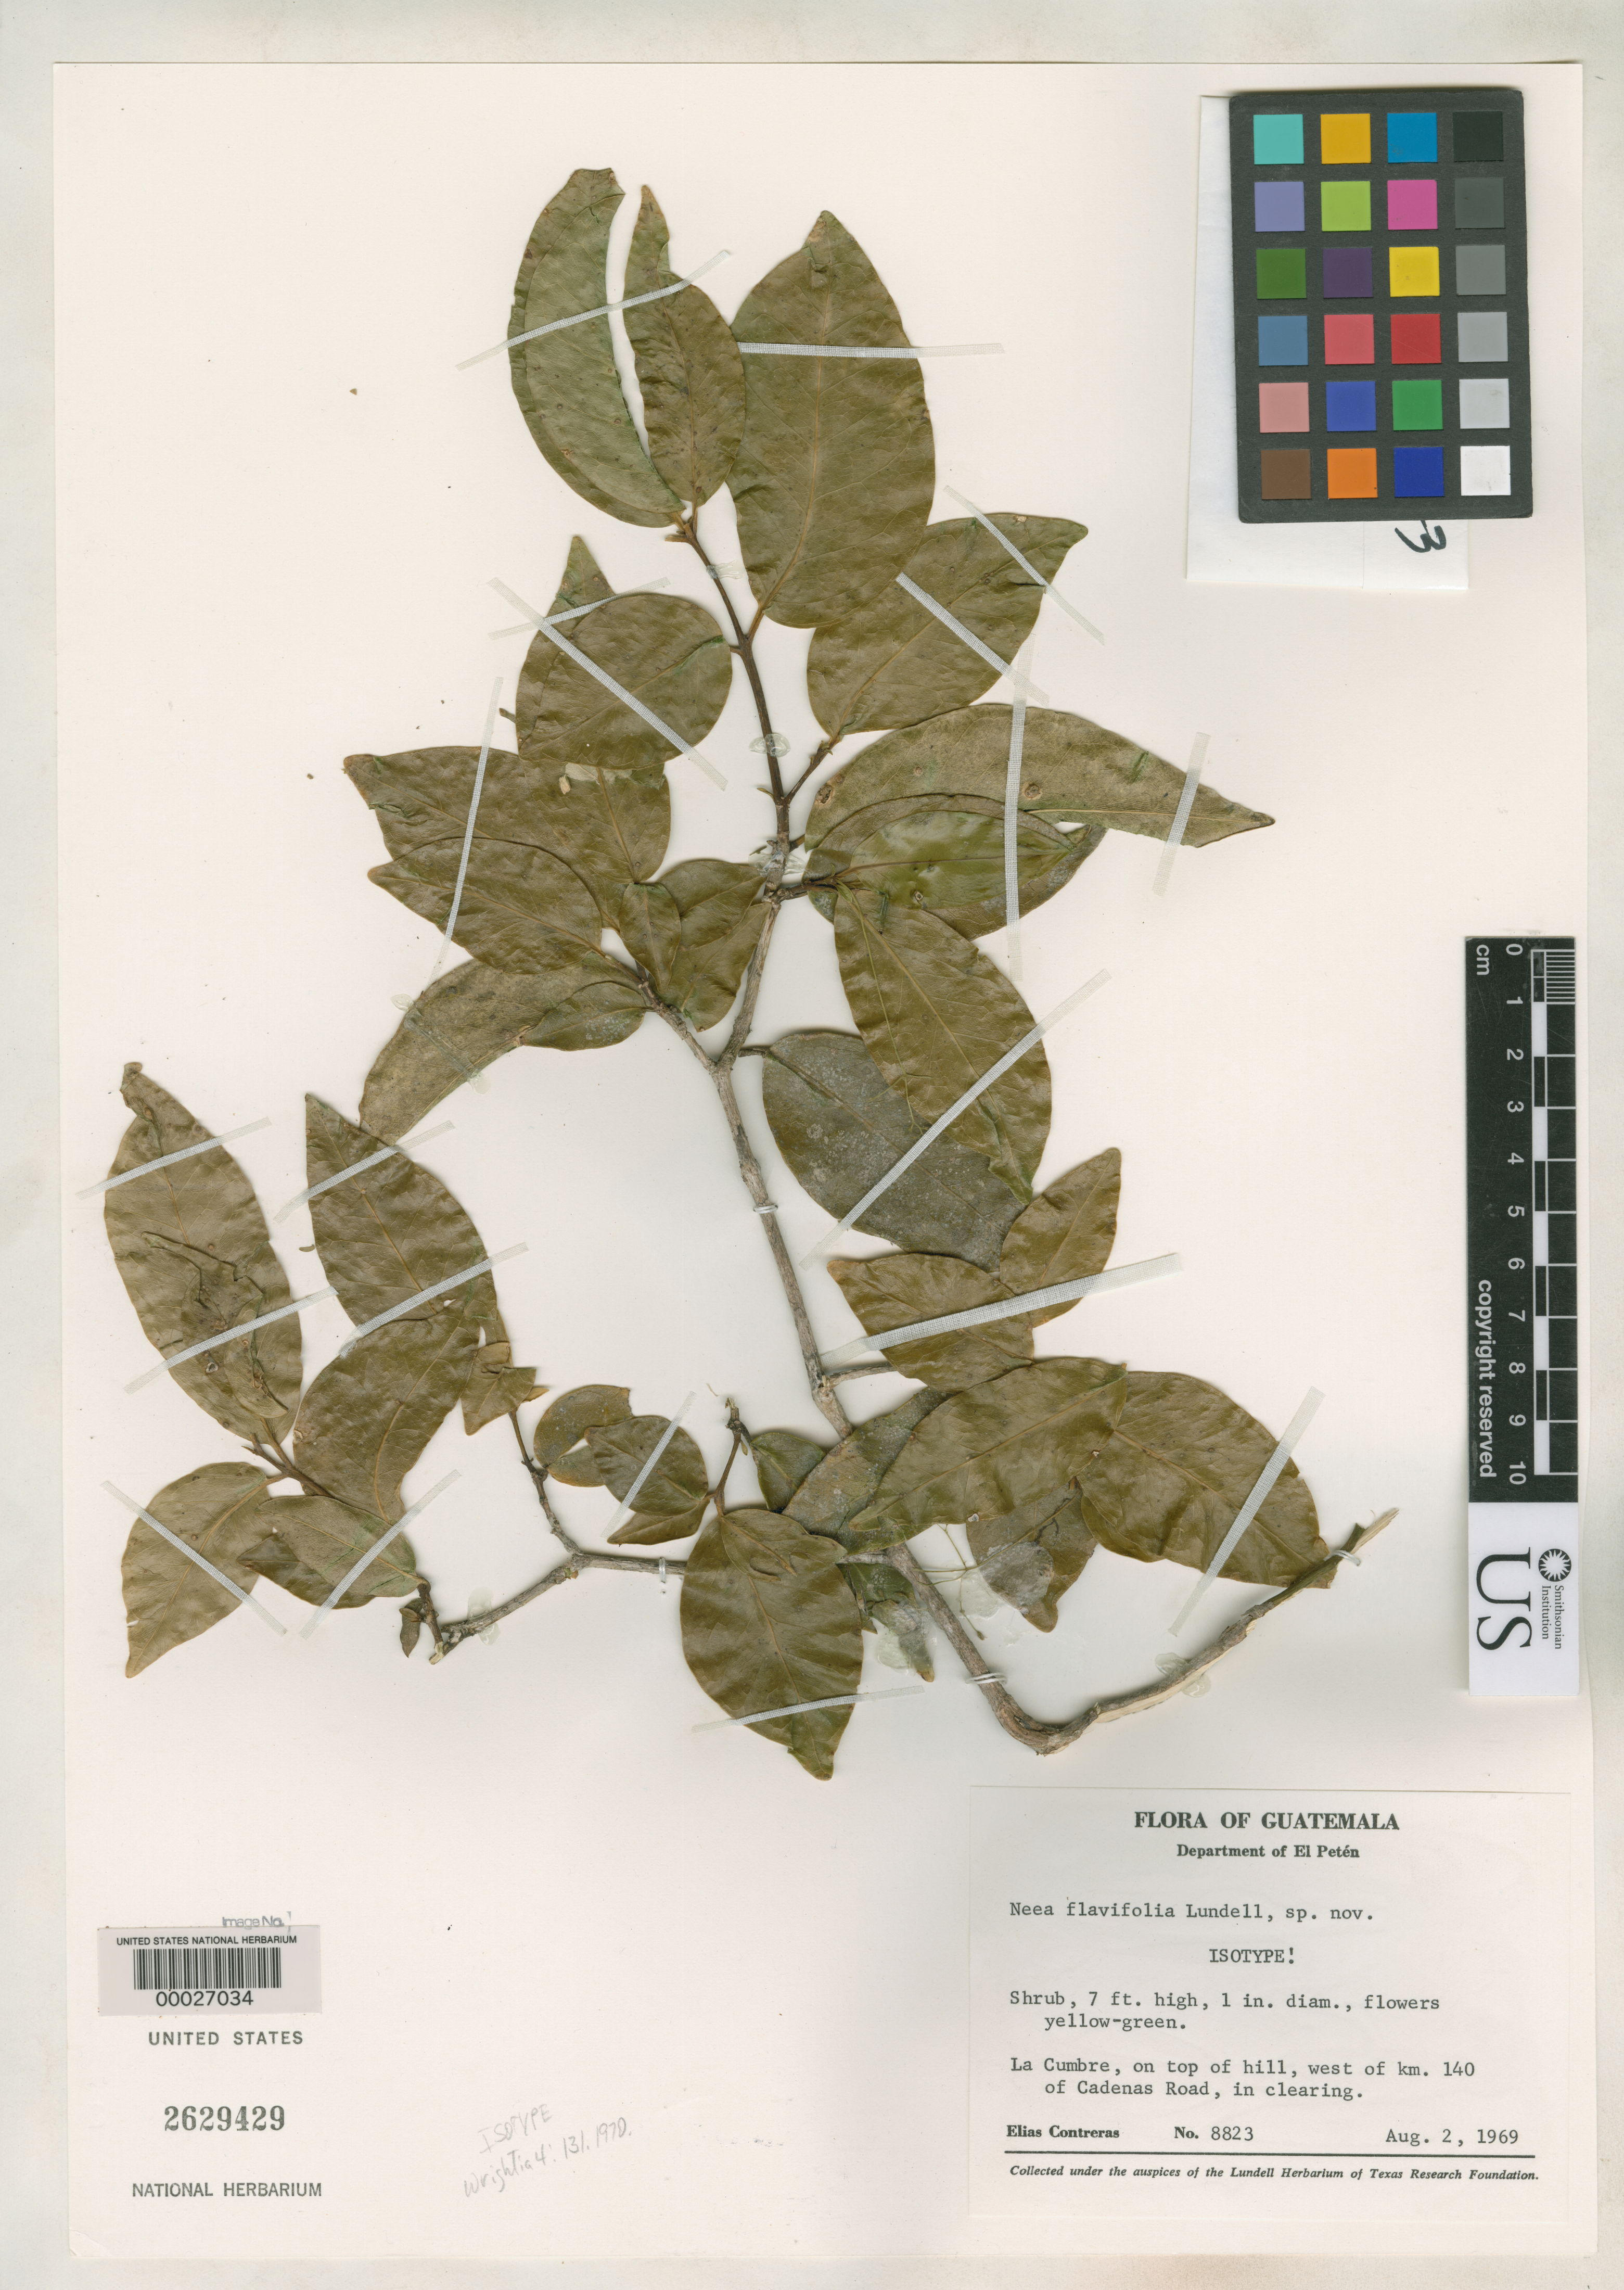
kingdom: Plantae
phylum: Tracheophyta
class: Magnoliopsida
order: Caryophyllales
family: Nyctaginaceae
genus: Neea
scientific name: Neea flavifolia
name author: Lundell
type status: Isotype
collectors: E. Contreras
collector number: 8823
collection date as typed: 02 Aug 1969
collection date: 1969-08-02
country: Guatemala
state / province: El Petén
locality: La Cumbre.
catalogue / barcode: US 2629429